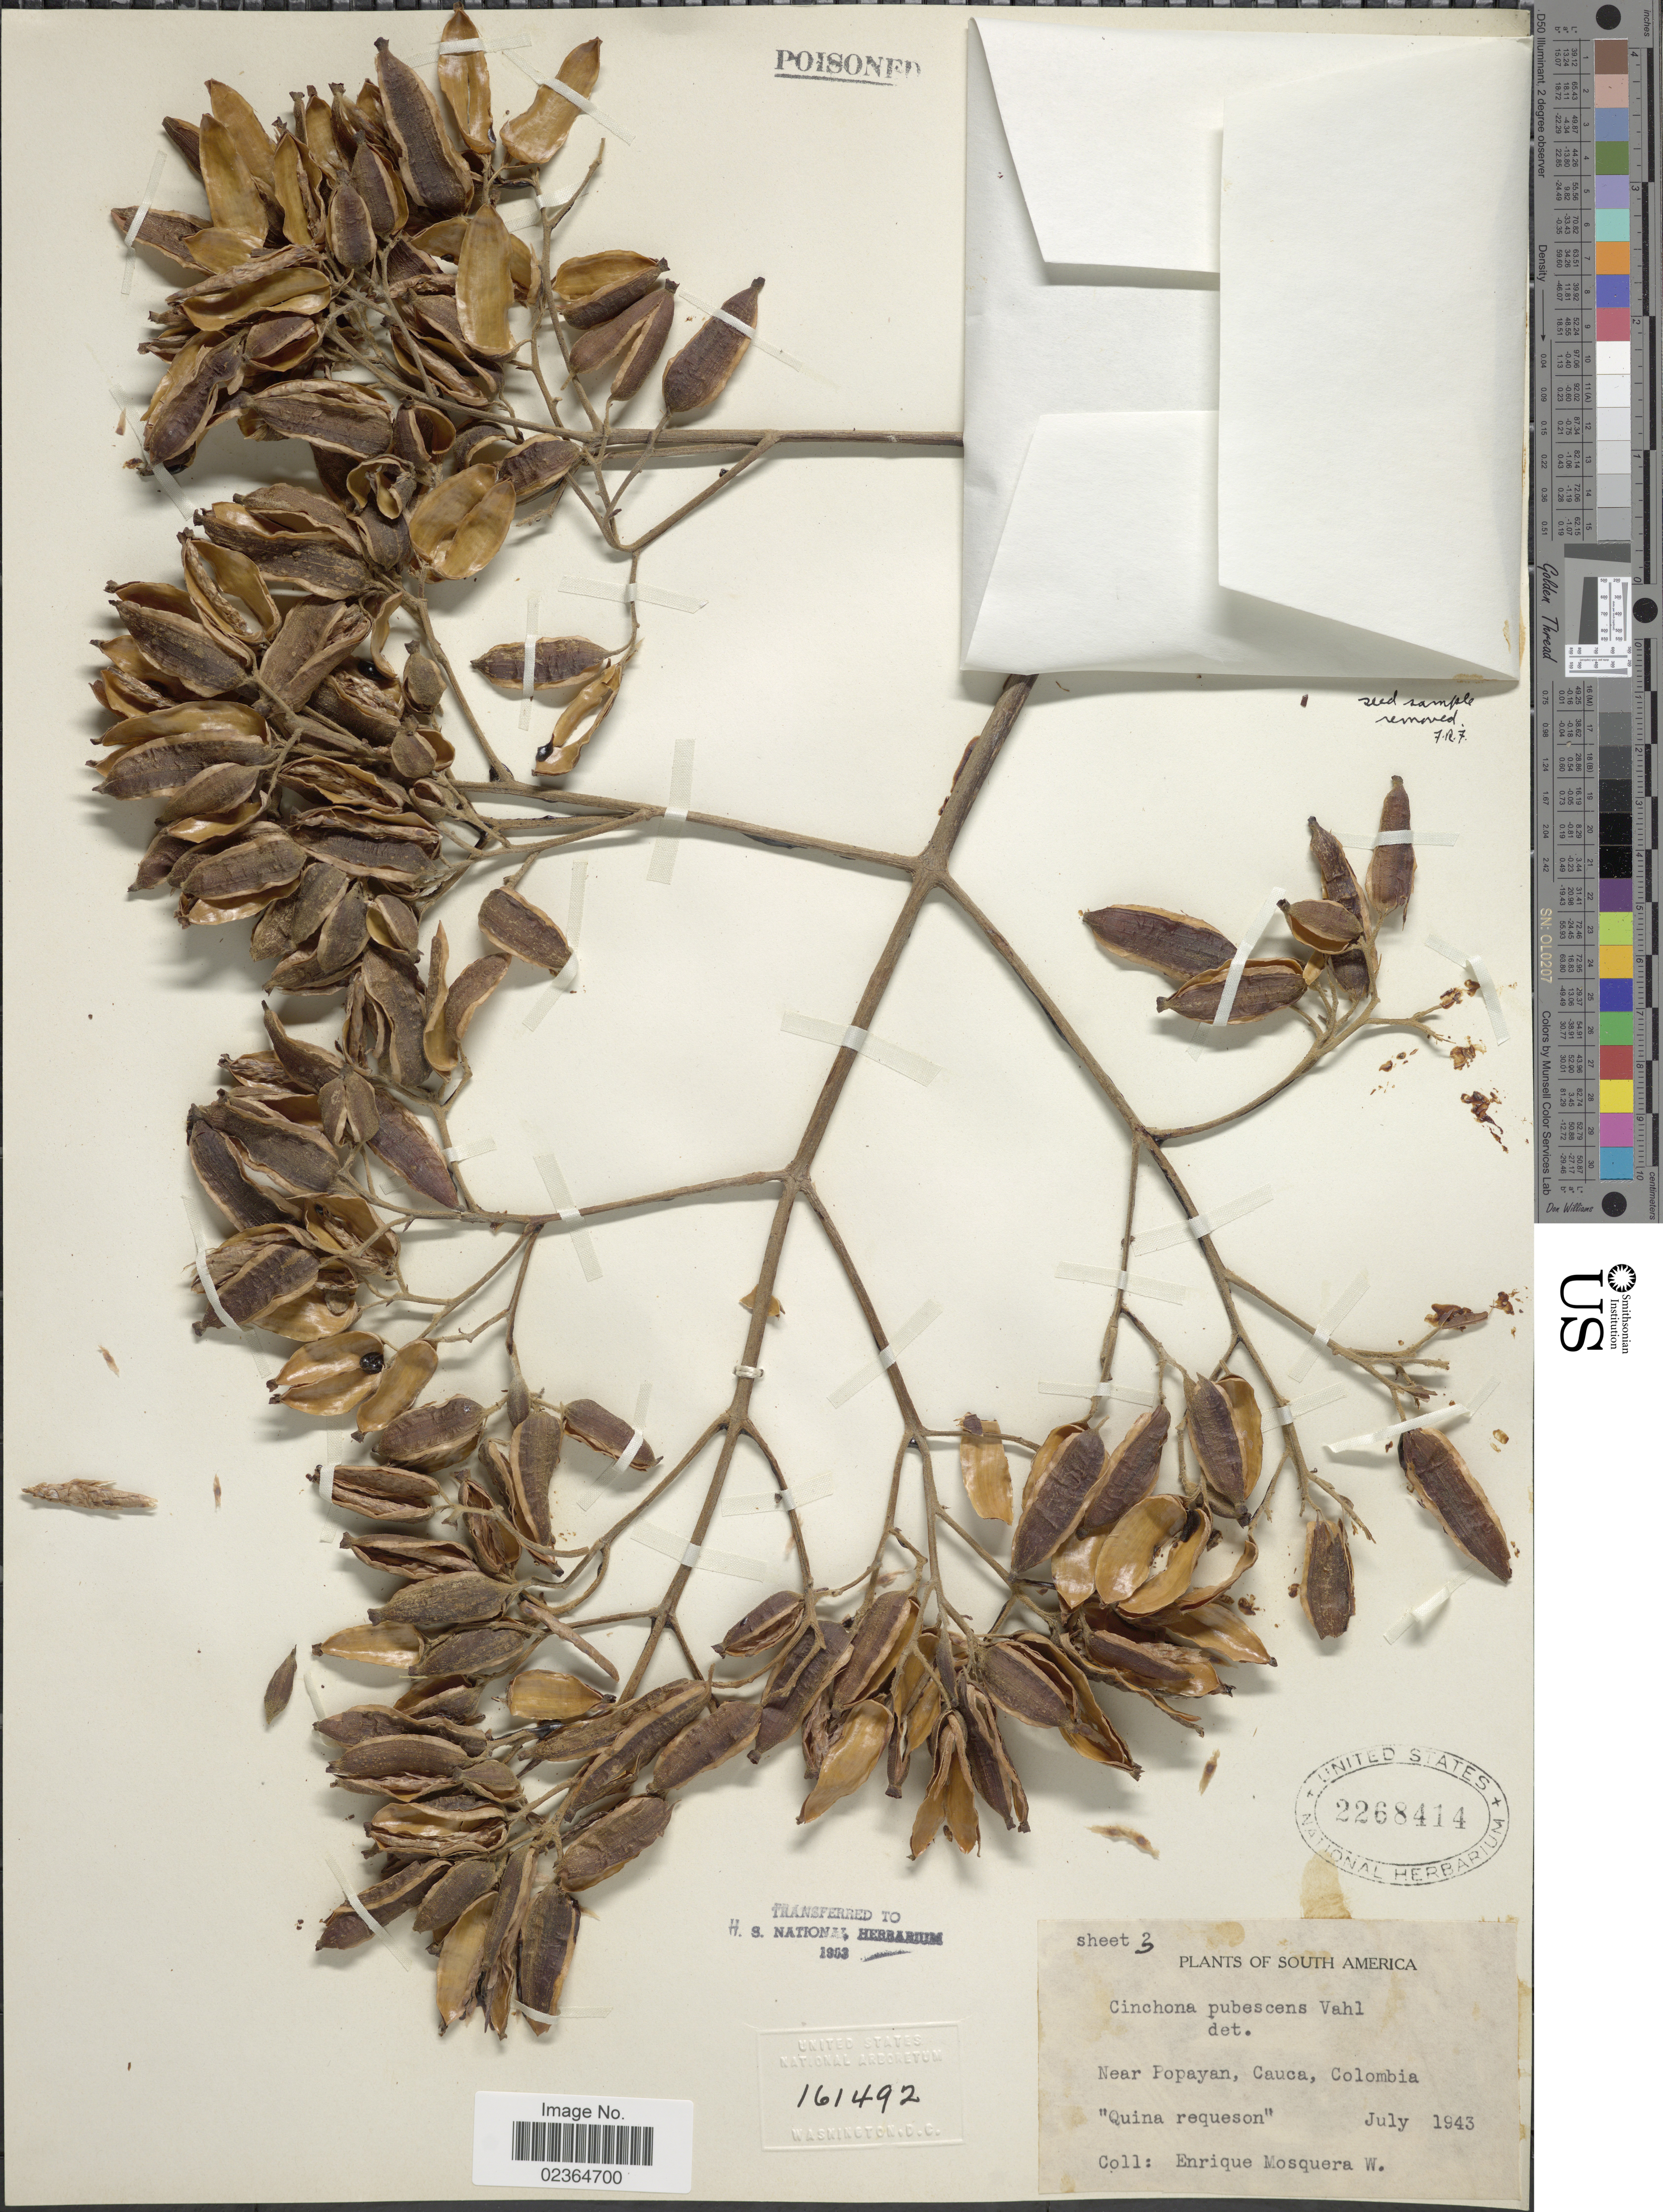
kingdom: Plantae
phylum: Tracheophyta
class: Magnoliopsida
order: Gentianales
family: Rubiaceae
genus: Cinchona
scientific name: Cinchona pubescens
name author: Vahl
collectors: E. Mosquera W.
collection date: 1943-07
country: Colombia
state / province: Cauca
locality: Near Popayan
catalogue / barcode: US 2268414